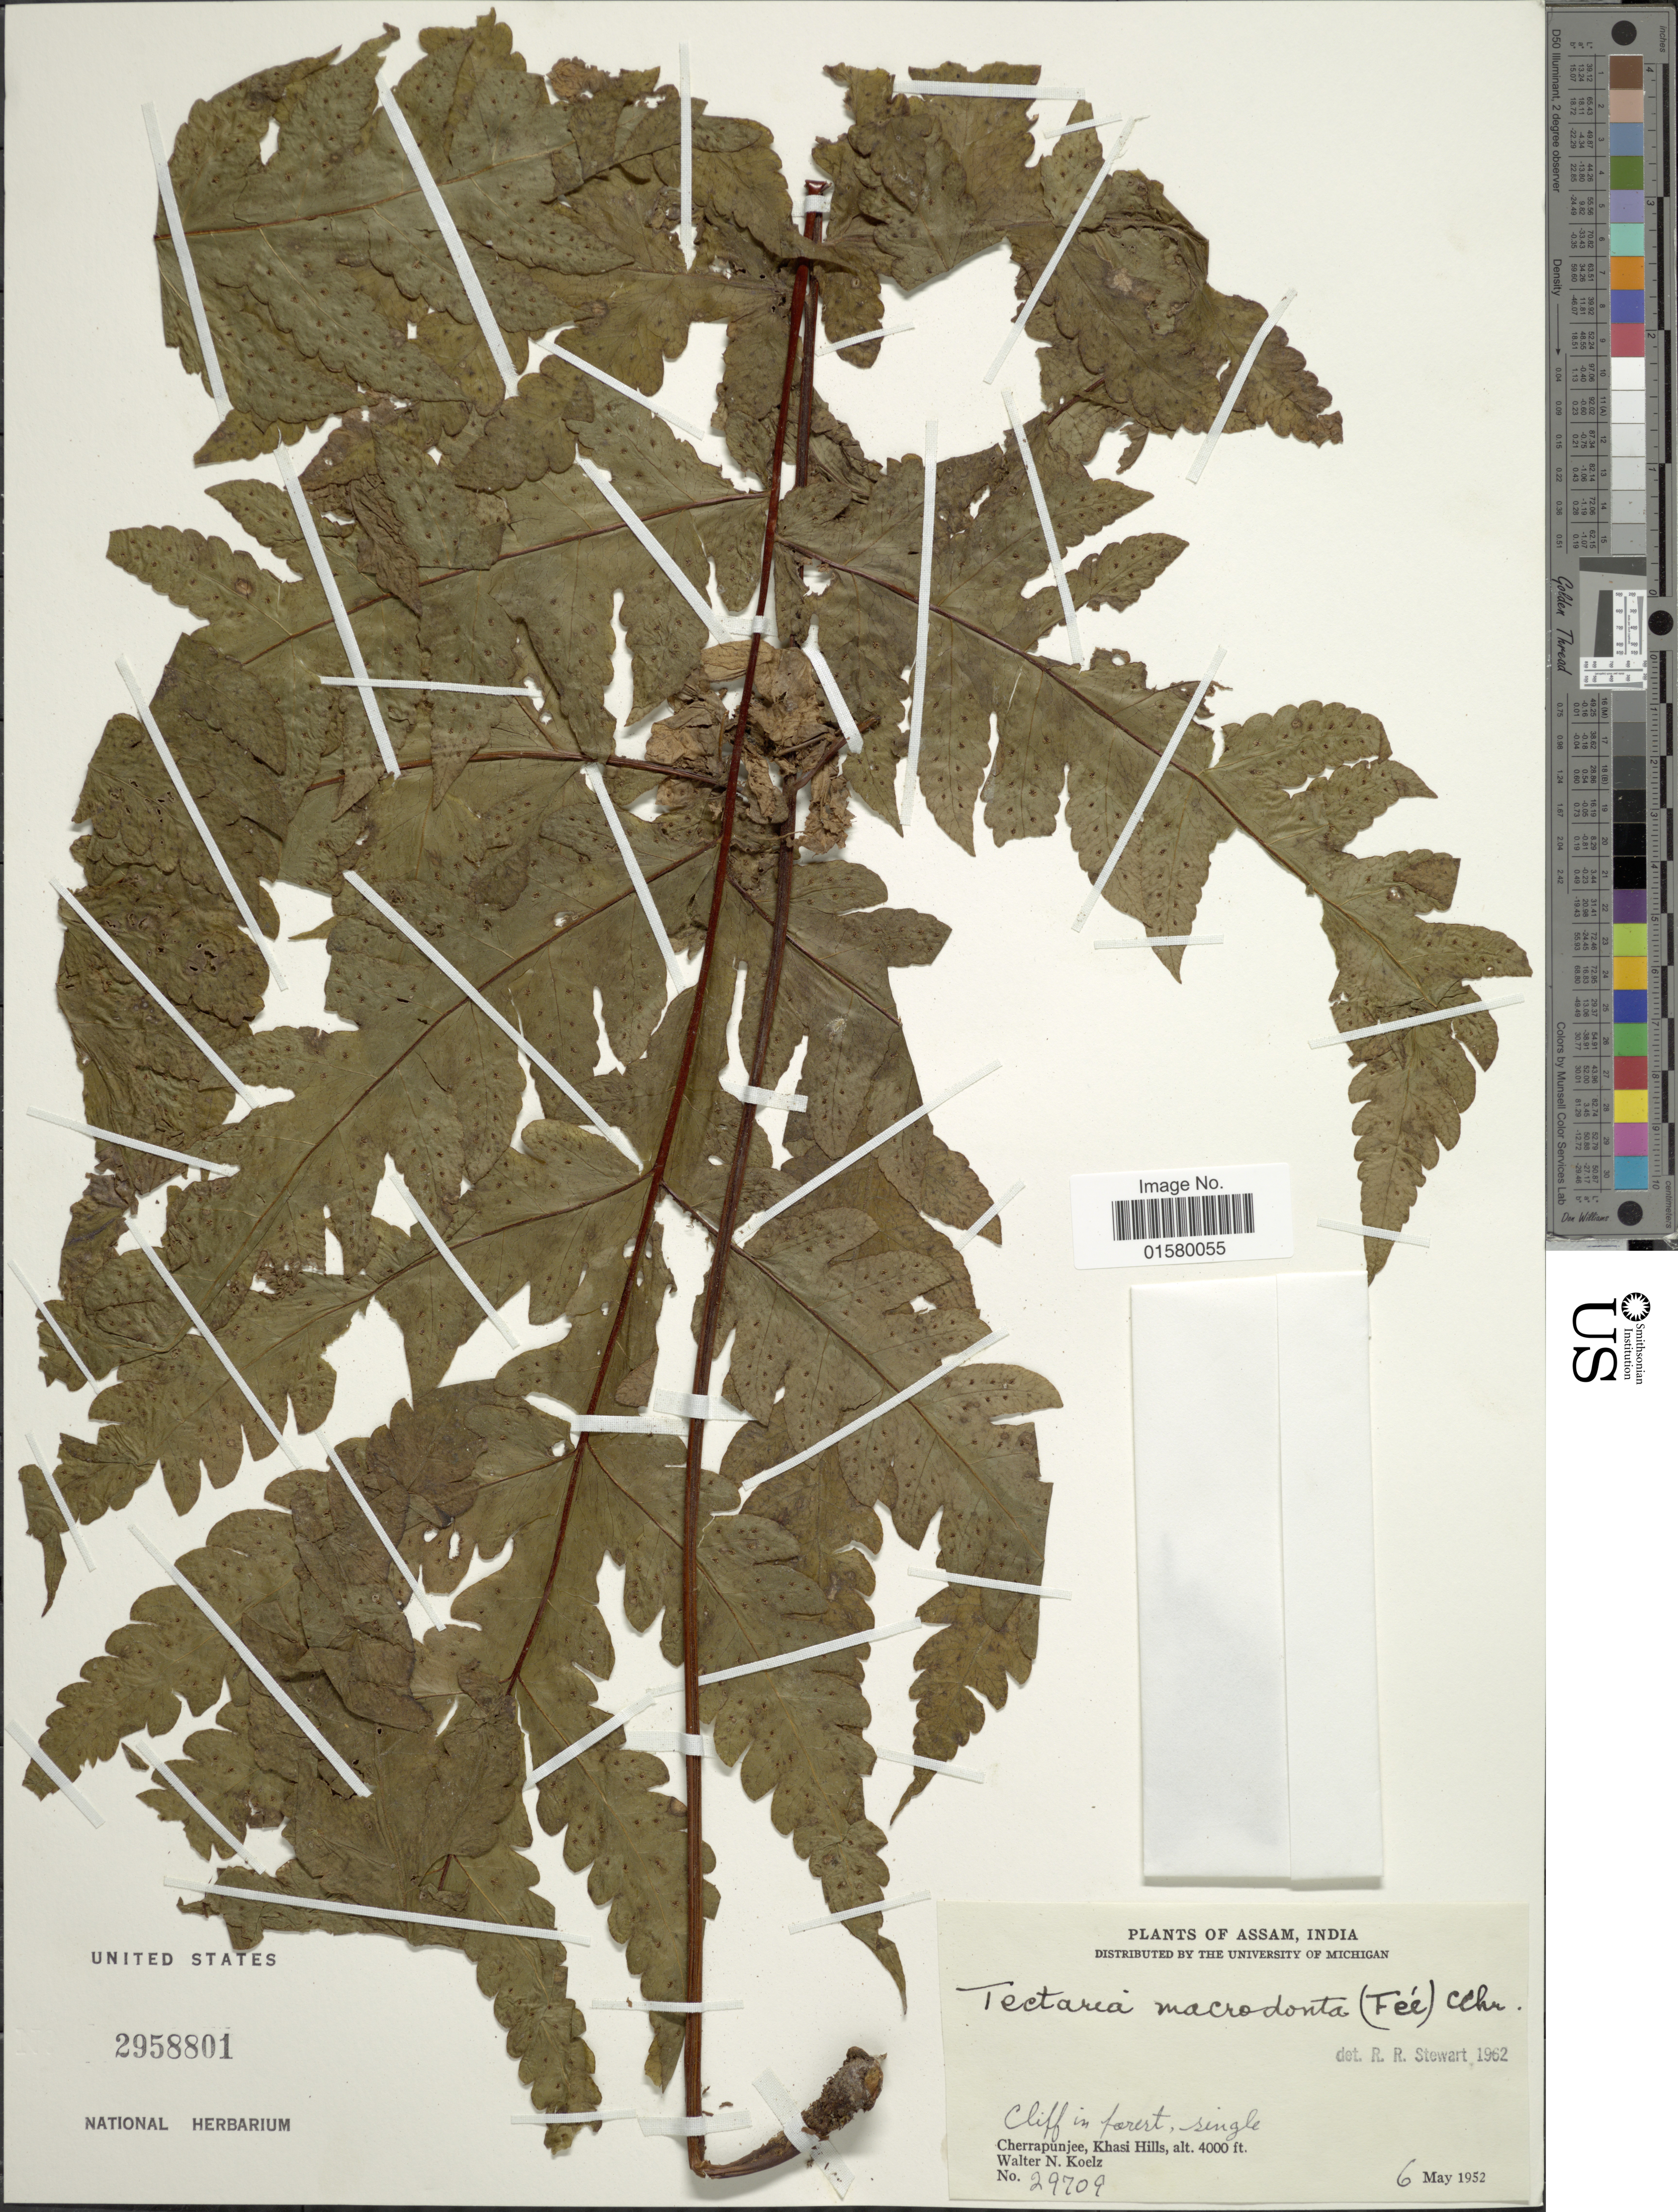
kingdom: Plantae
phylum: Tracheophyta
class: Polypodiopsida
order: Polypodiales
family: Tectariaceae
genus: Tectaria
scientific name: Tectaria coadunata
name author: (J. Sm.) C. Chr.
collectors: W. N. Koelz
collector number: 29709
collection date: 1952-05-06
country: India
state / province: Meghalaya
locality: Cherranpunjee, Khasi Hills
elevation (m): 1219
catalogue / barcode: US 2958801